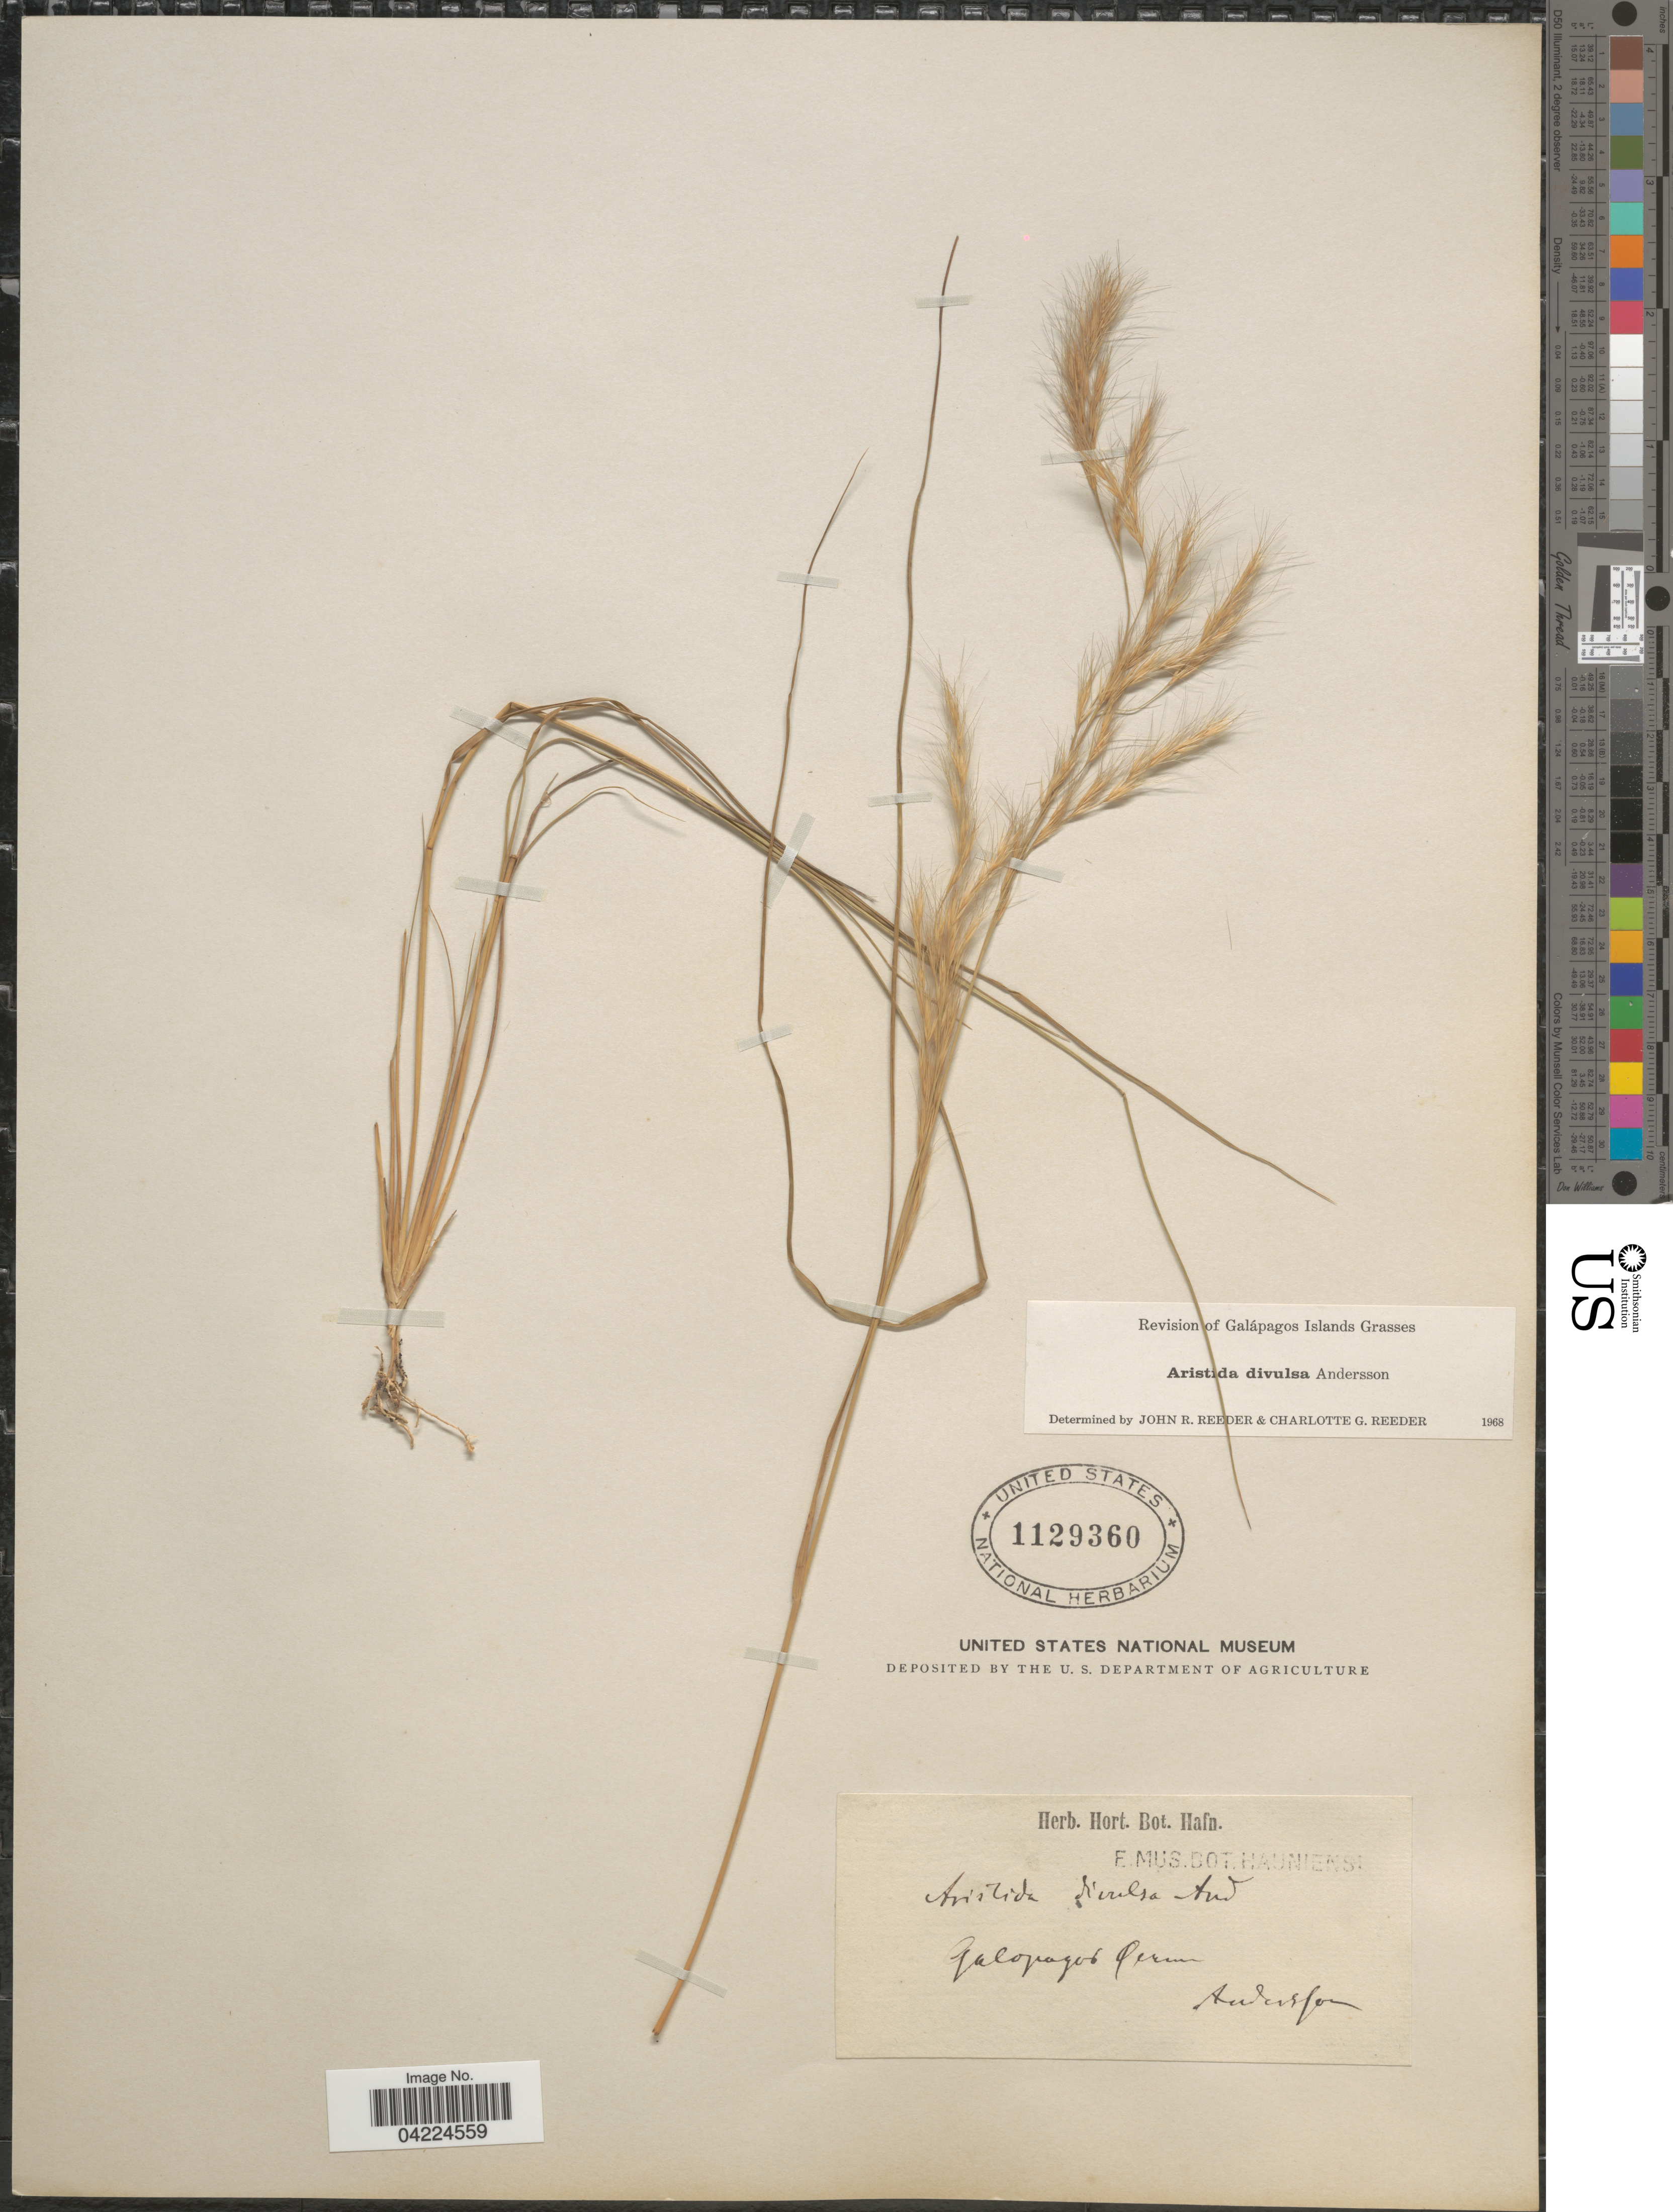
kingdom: Plantae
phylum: Tracheophyta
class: Liliopsida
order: Poales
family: Poaceae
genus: Aristida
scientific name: Aristida divulsa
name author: Andersson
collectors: Andersson, --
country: Ecuador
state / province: Colón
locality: Galopagos Qerm.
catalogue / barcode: US 1129360